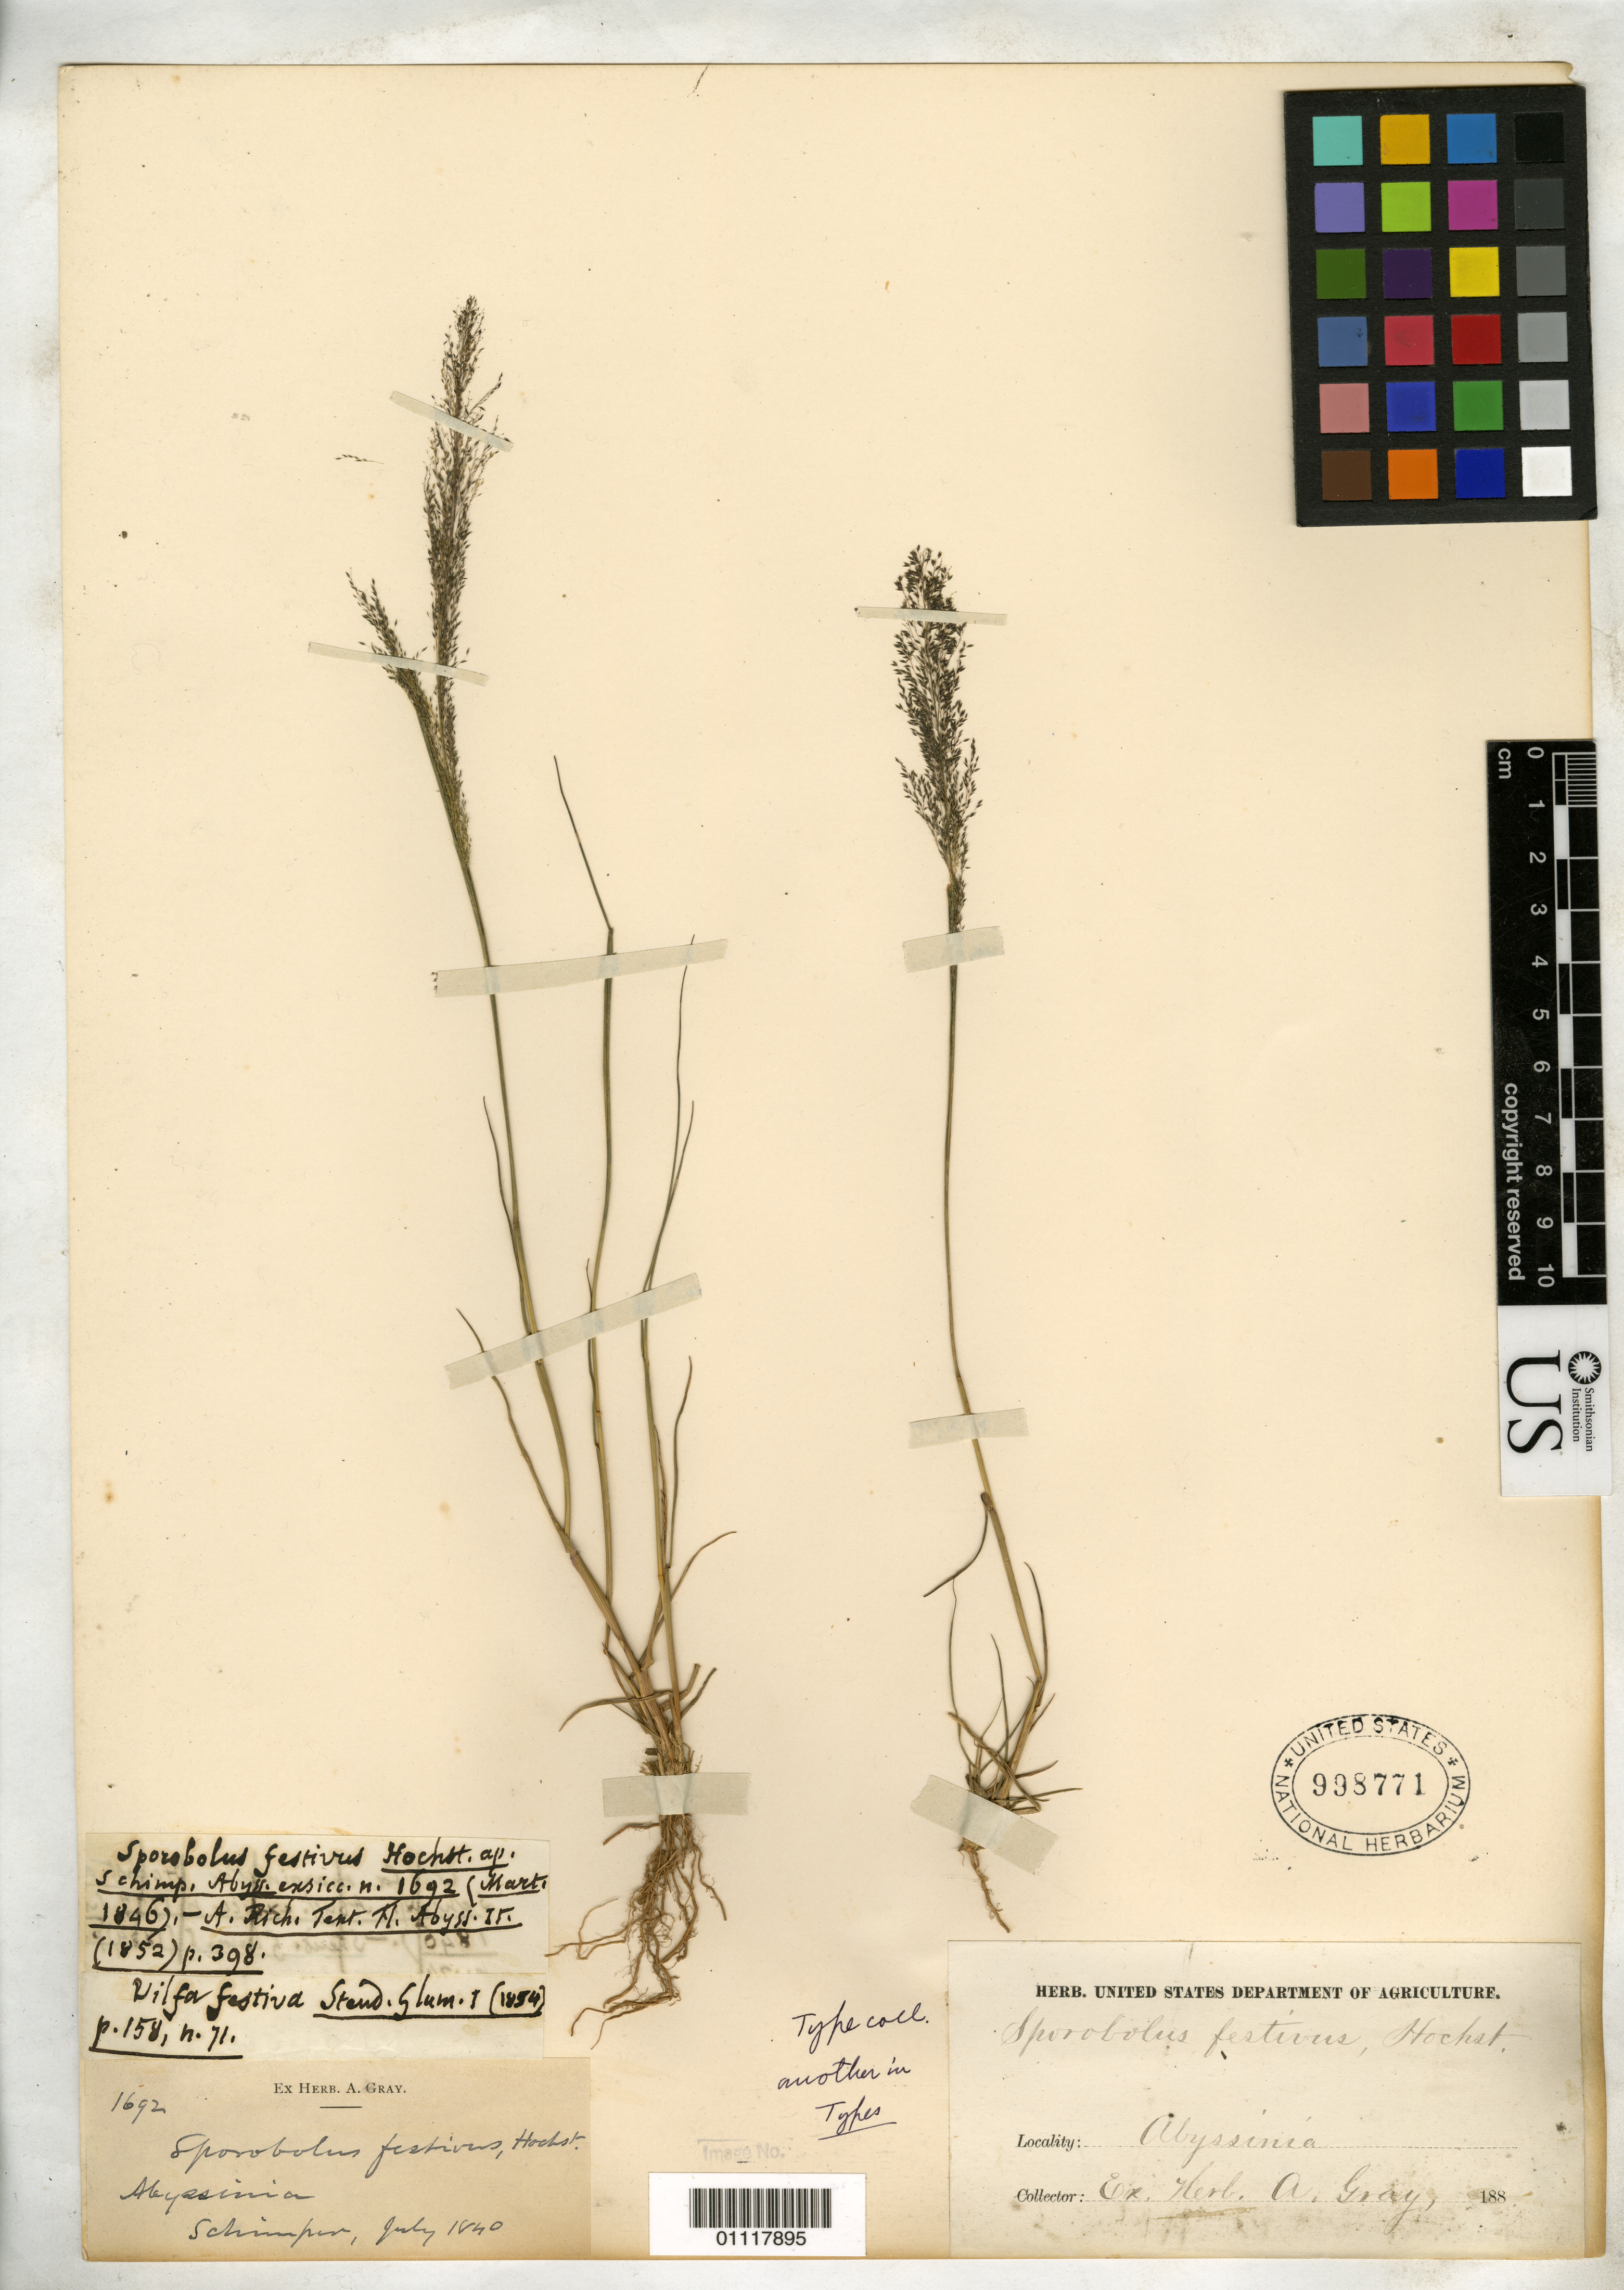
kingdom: Plantae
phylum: Tracheophyta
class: Liliopsida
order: Poales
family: Poaceae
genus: Sporobolus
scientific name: Sporobolus festivus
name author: Hochst. ex A. Rich.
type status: Syntype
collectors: G. W. Schimper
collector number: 1692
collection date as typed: Jul 1840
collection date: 1840-07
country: Ethiopia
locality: Abyssinia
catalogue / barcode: US 998771